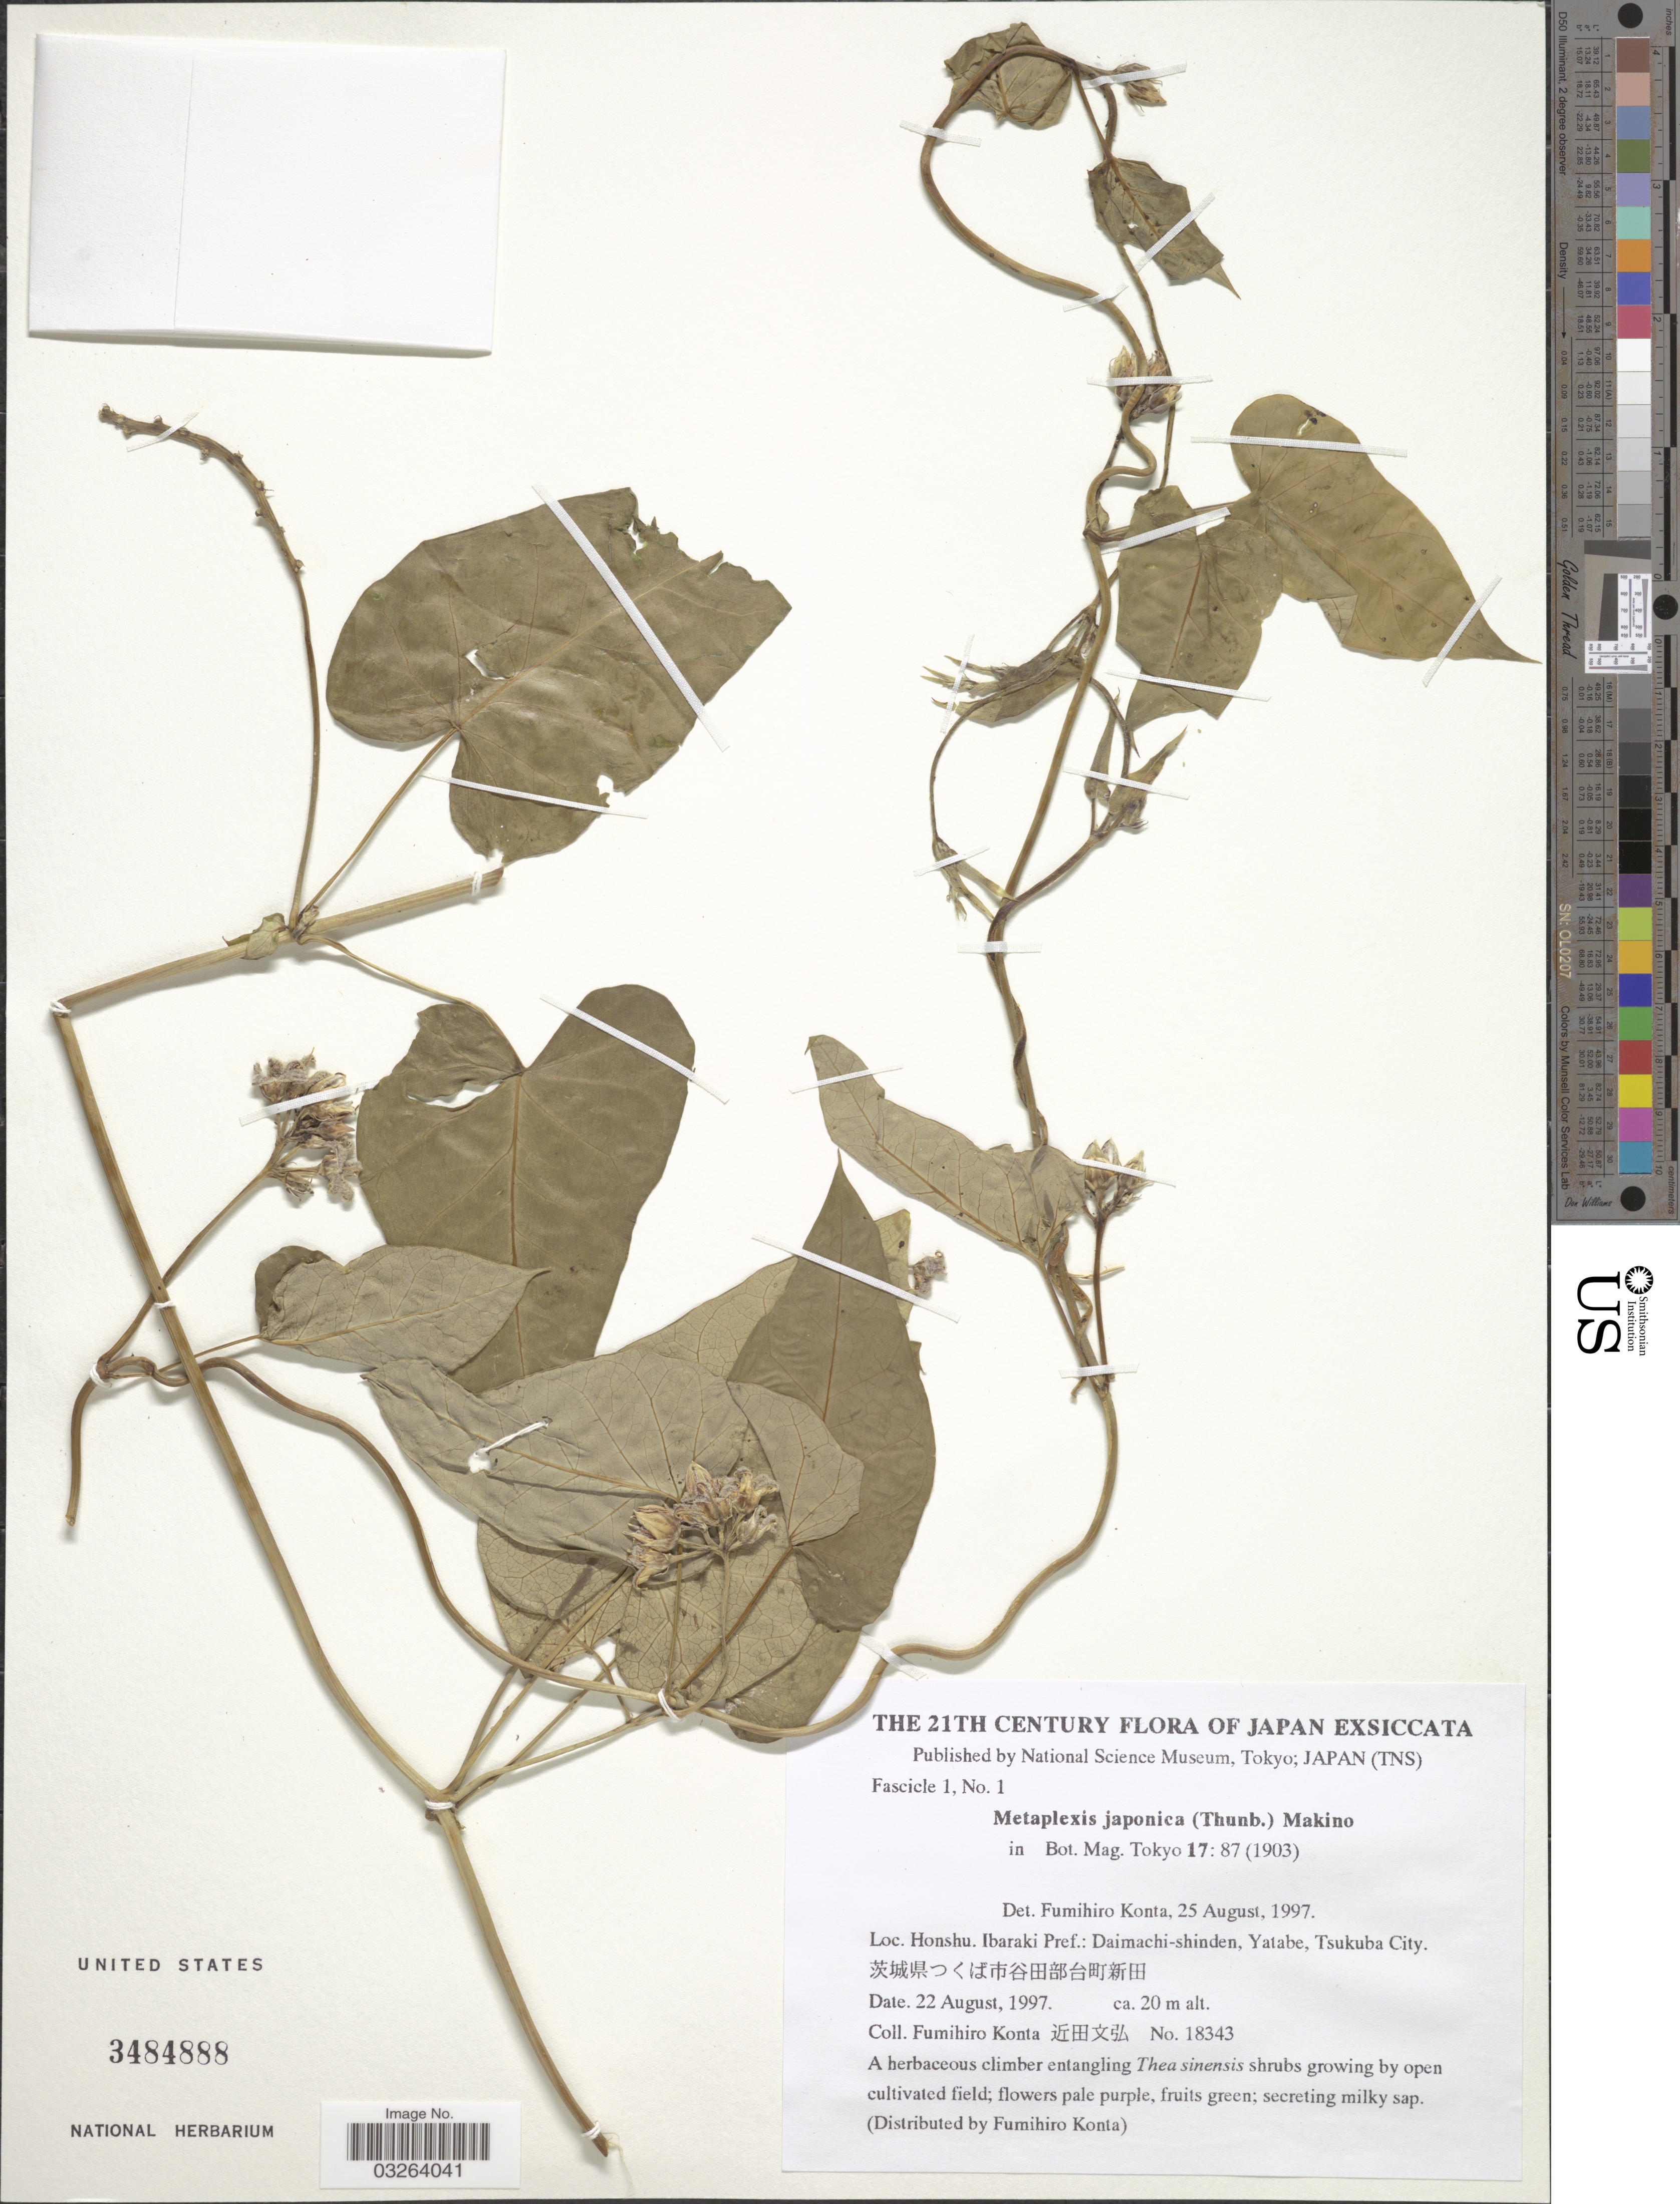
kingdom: Plantae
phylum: Tracheophyta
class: Magnoliopsida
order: Gentianales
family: Apocynaceae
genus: Metaplexis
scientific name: Metaplexis japonica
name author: (Thunb.) Makino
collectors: F. Konta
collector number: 18343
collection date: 1997-08-22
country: Japan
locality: Honshu. Ibaraki Pref.: Daimachi-shinden, Yatabe, Tsukuba City. [Foreign script]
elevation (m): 20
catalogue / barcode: US 3484888